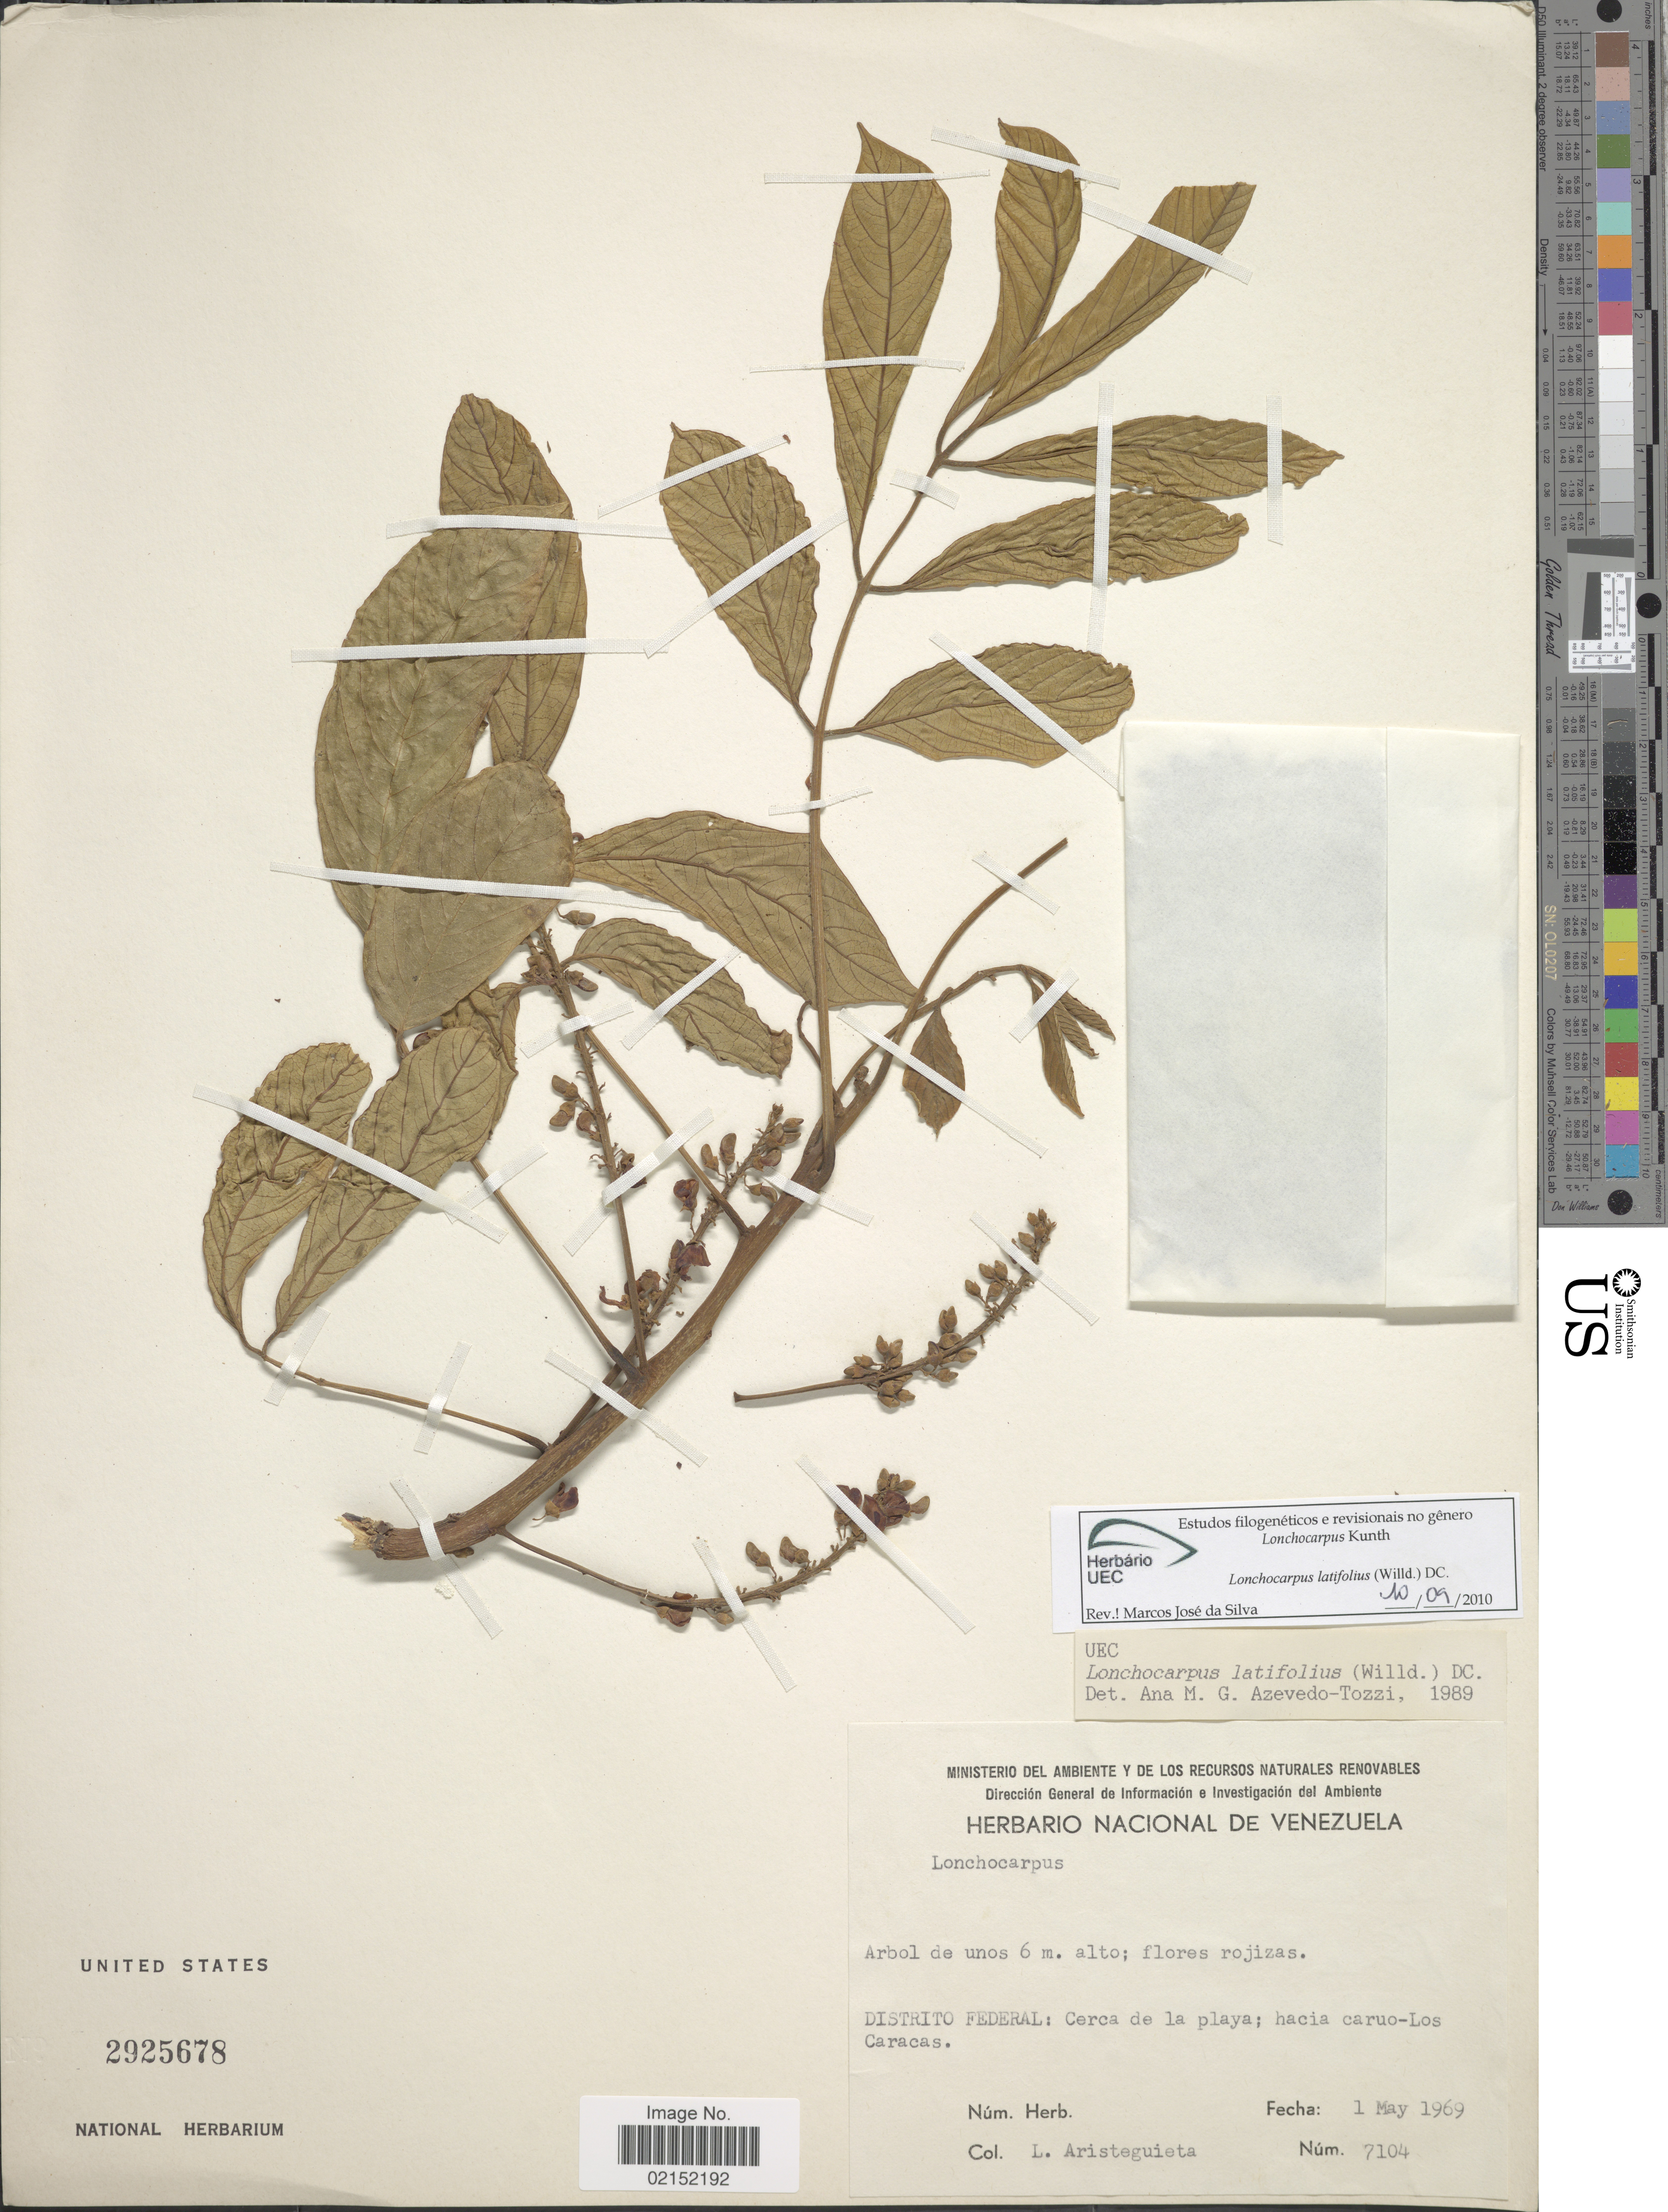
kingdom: Plantae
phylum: Tracheophyta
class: Magnoliopsida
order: Fabales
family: Fabaceae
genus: Lonchocarpus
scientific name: Lonchocarpus latifolius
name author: (Willd.) Kunth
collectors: L. Aristeguieta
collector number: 7104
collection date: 1969-05-01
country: Venezuela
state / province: Distrito Federal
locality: Distrito Federal: Cerca de la playa; hacia caruo-Los Caracas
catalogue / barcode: US 2925678